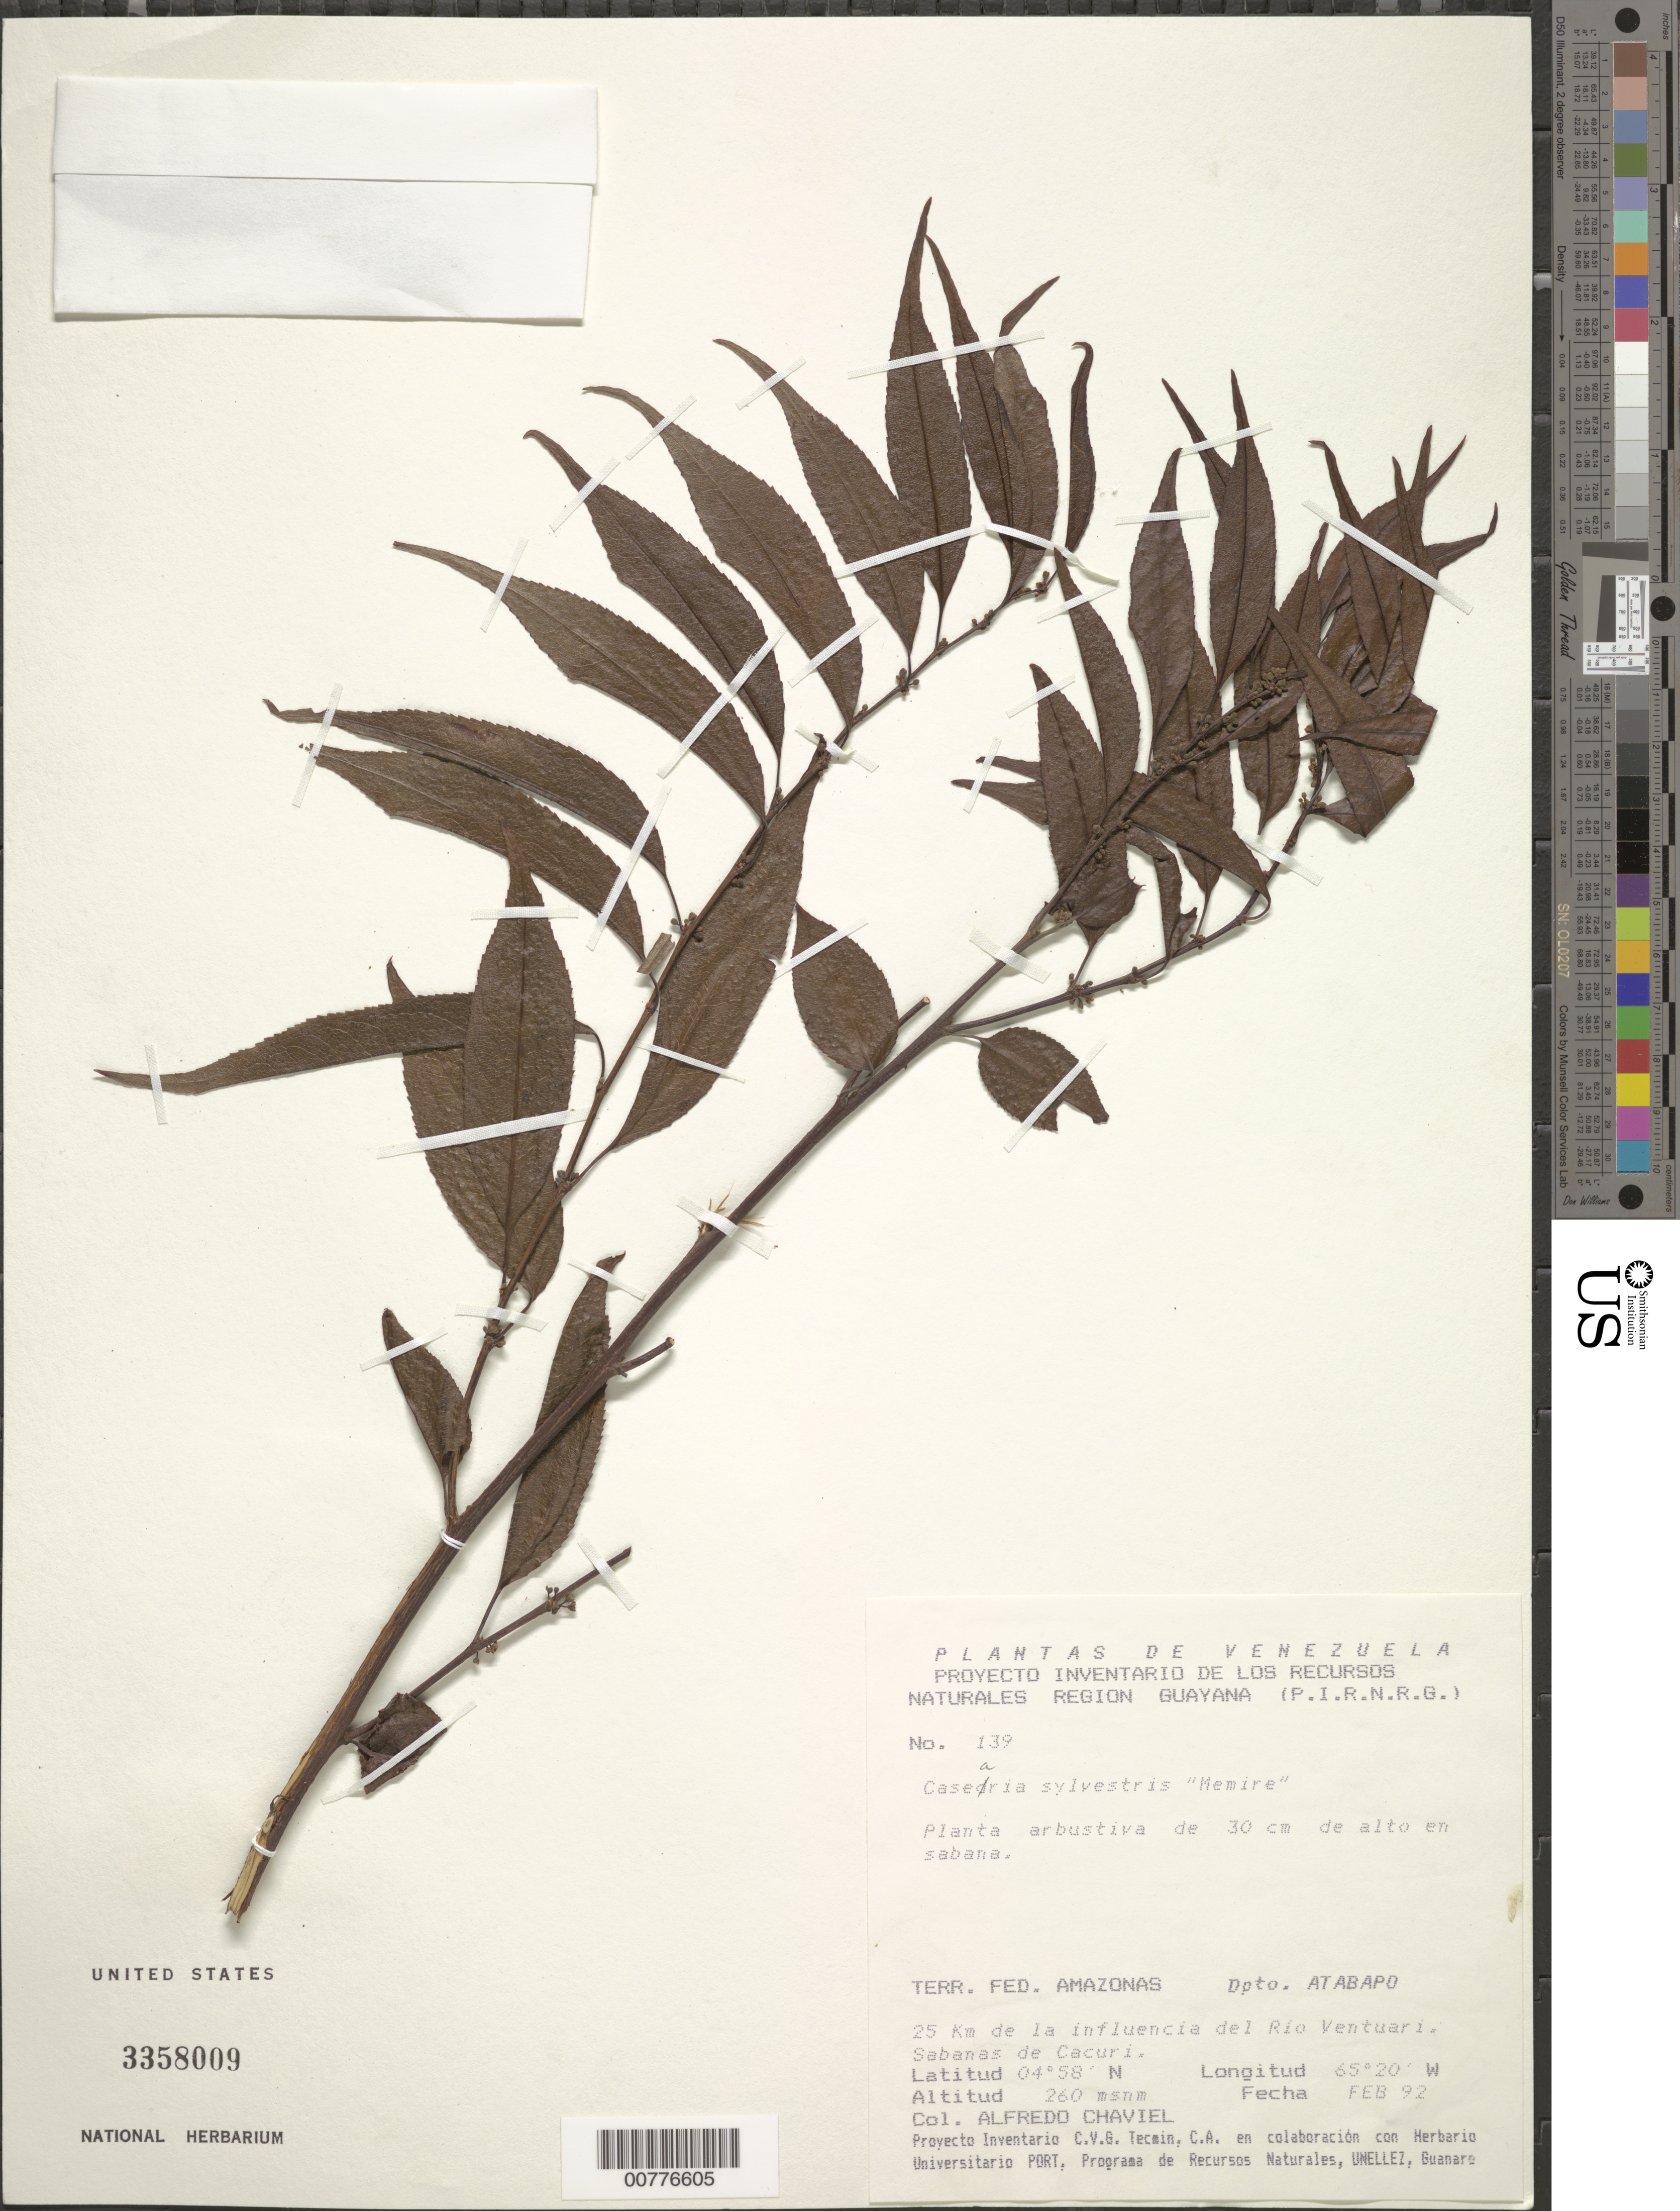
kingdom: Plantae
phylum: Tracheophyta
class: Magnoliopsida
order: Malpighiales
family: Salicaceae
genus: Casearia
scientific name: Casearia sylvestris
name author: Sw.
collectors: A. Chaviel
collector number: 139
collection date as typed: Feb-92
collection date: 1992-02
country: Venezuela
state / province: Amazonas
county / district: Atabapo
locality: Sabanas de Cacuri, 25 km de la influencia del Río Ventuari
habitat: Sabanas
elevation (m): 260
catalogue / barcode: US 3358009